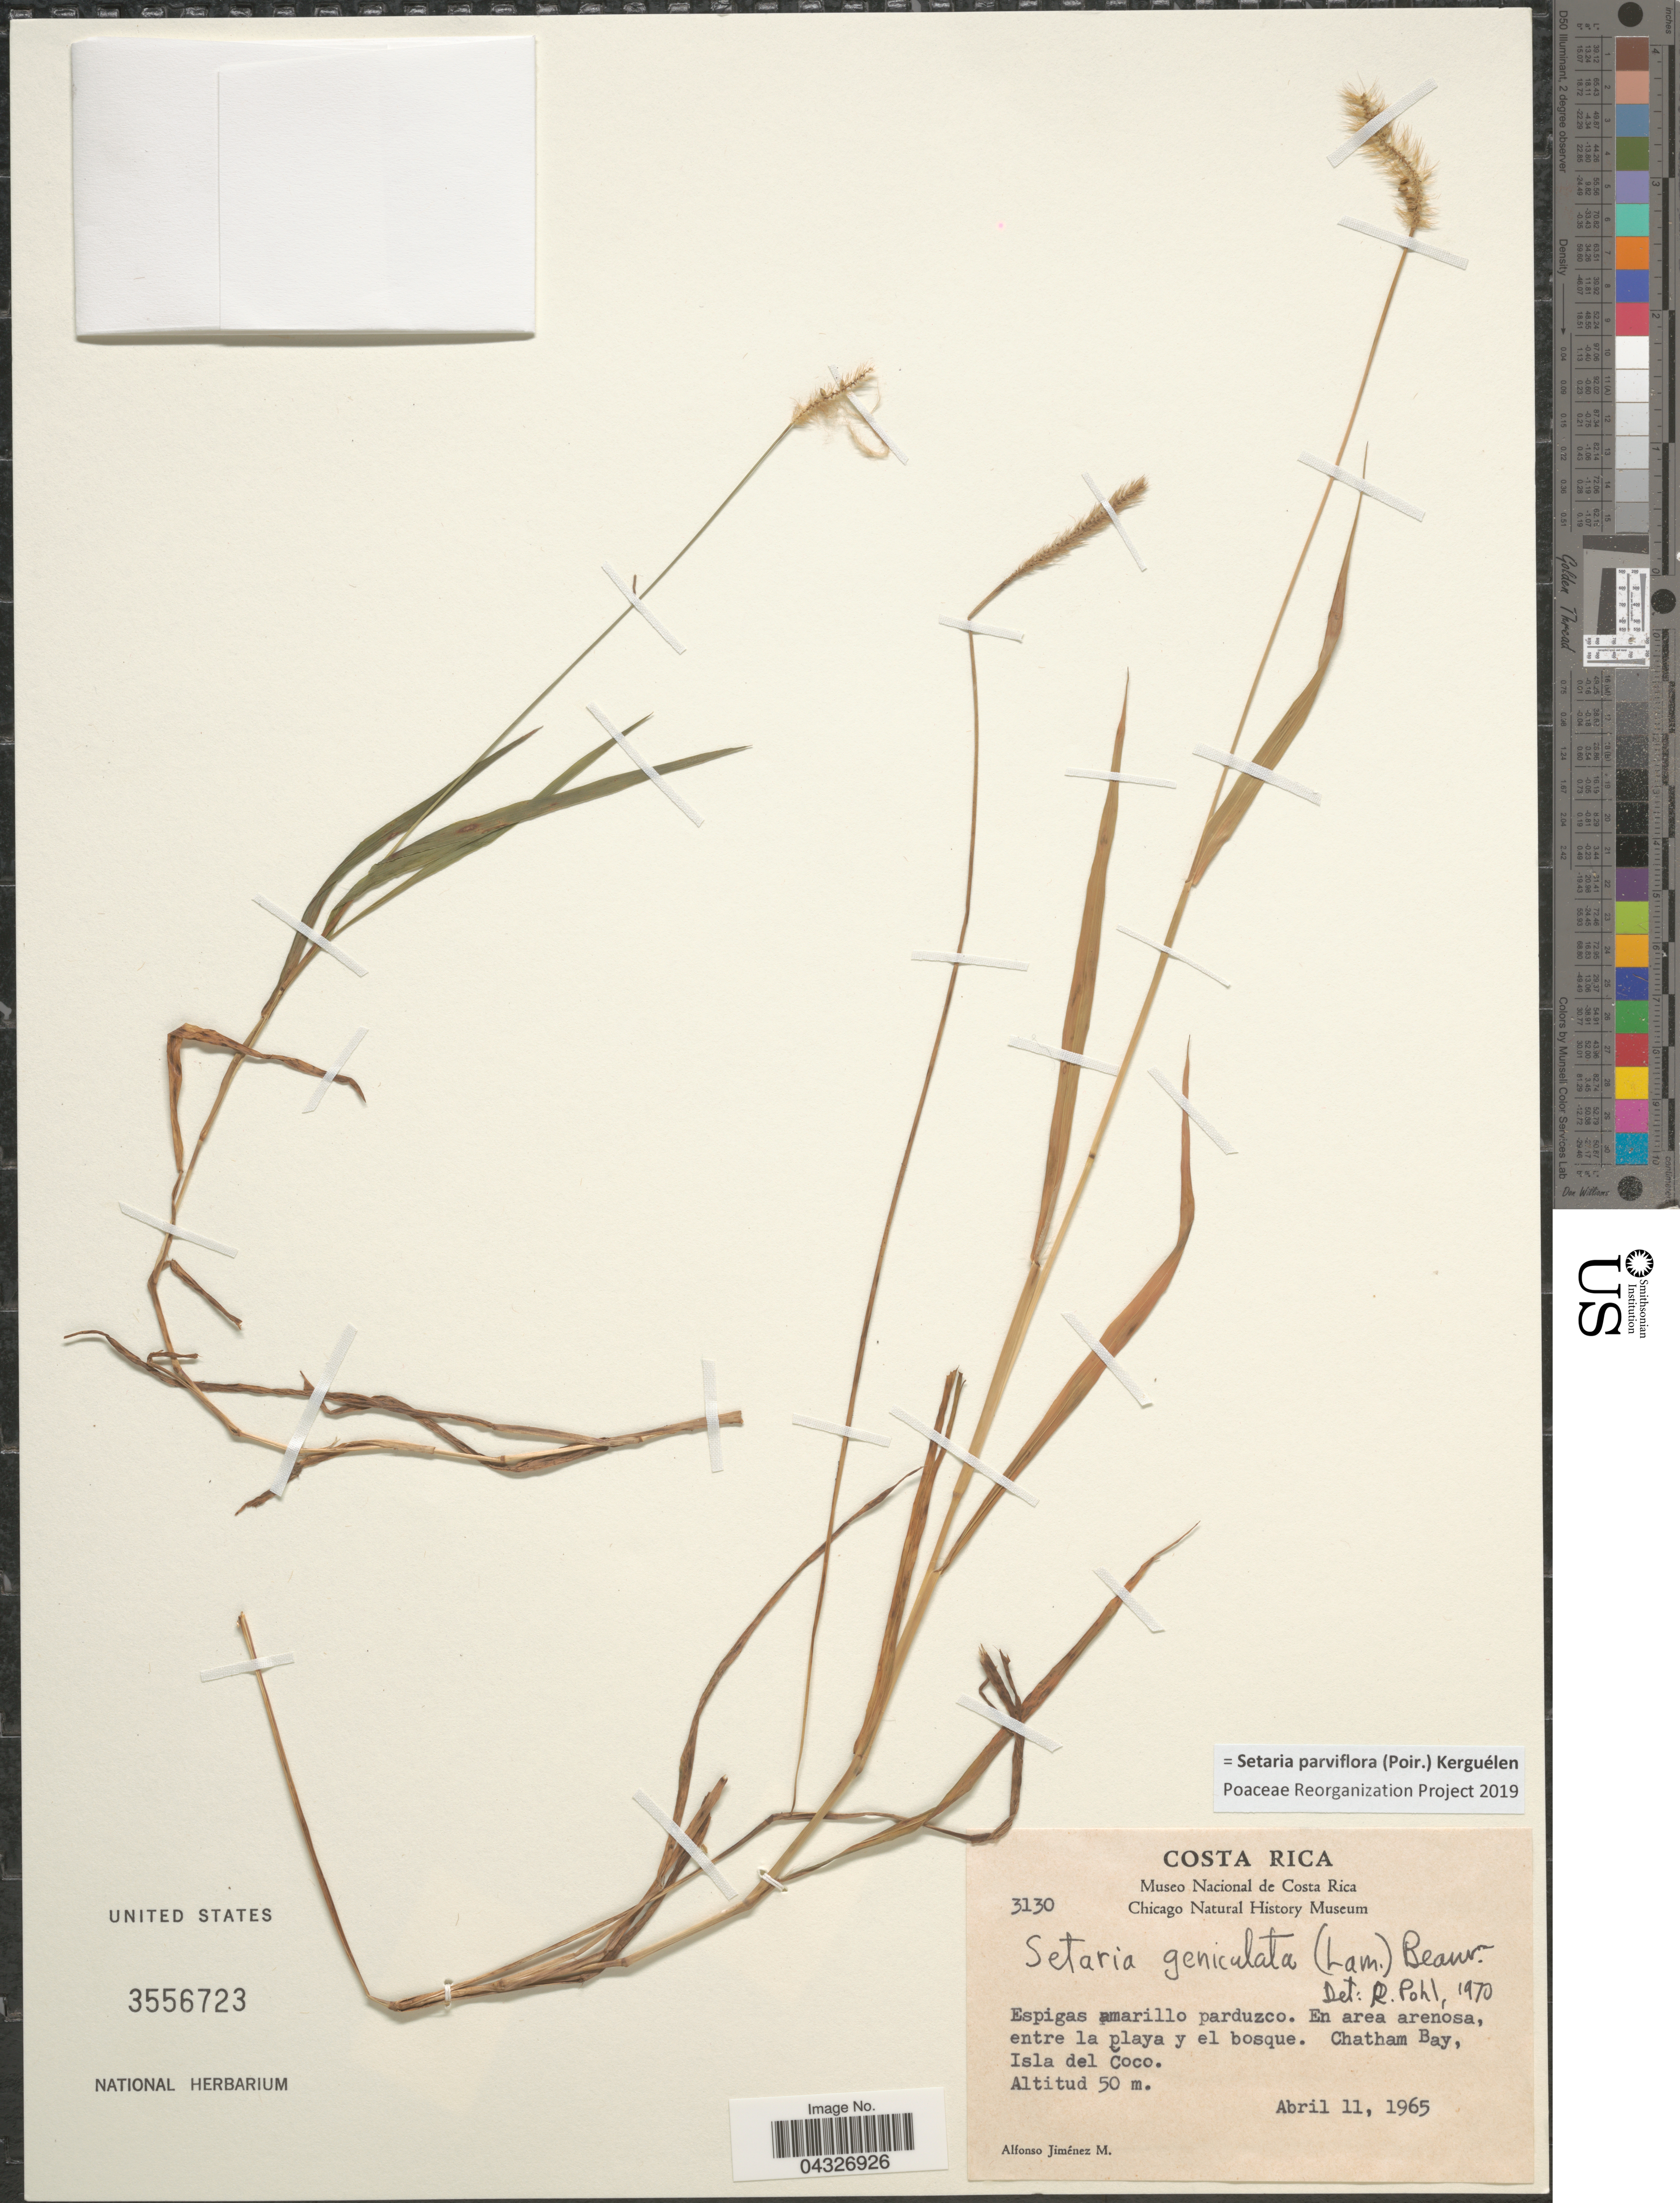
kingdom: Plantae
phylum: Tracheophyta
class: Liliopsida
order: Poales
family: Poaceae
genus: Setaria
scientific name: Setaria parviflora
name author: (Poir.) Kerguélen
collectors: A. Jimenez M.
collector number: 3130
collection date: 1965-04-11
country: Costa Rica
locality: Chatham Bay, Isla del Coco.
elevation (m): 50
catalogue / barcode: US 3556723